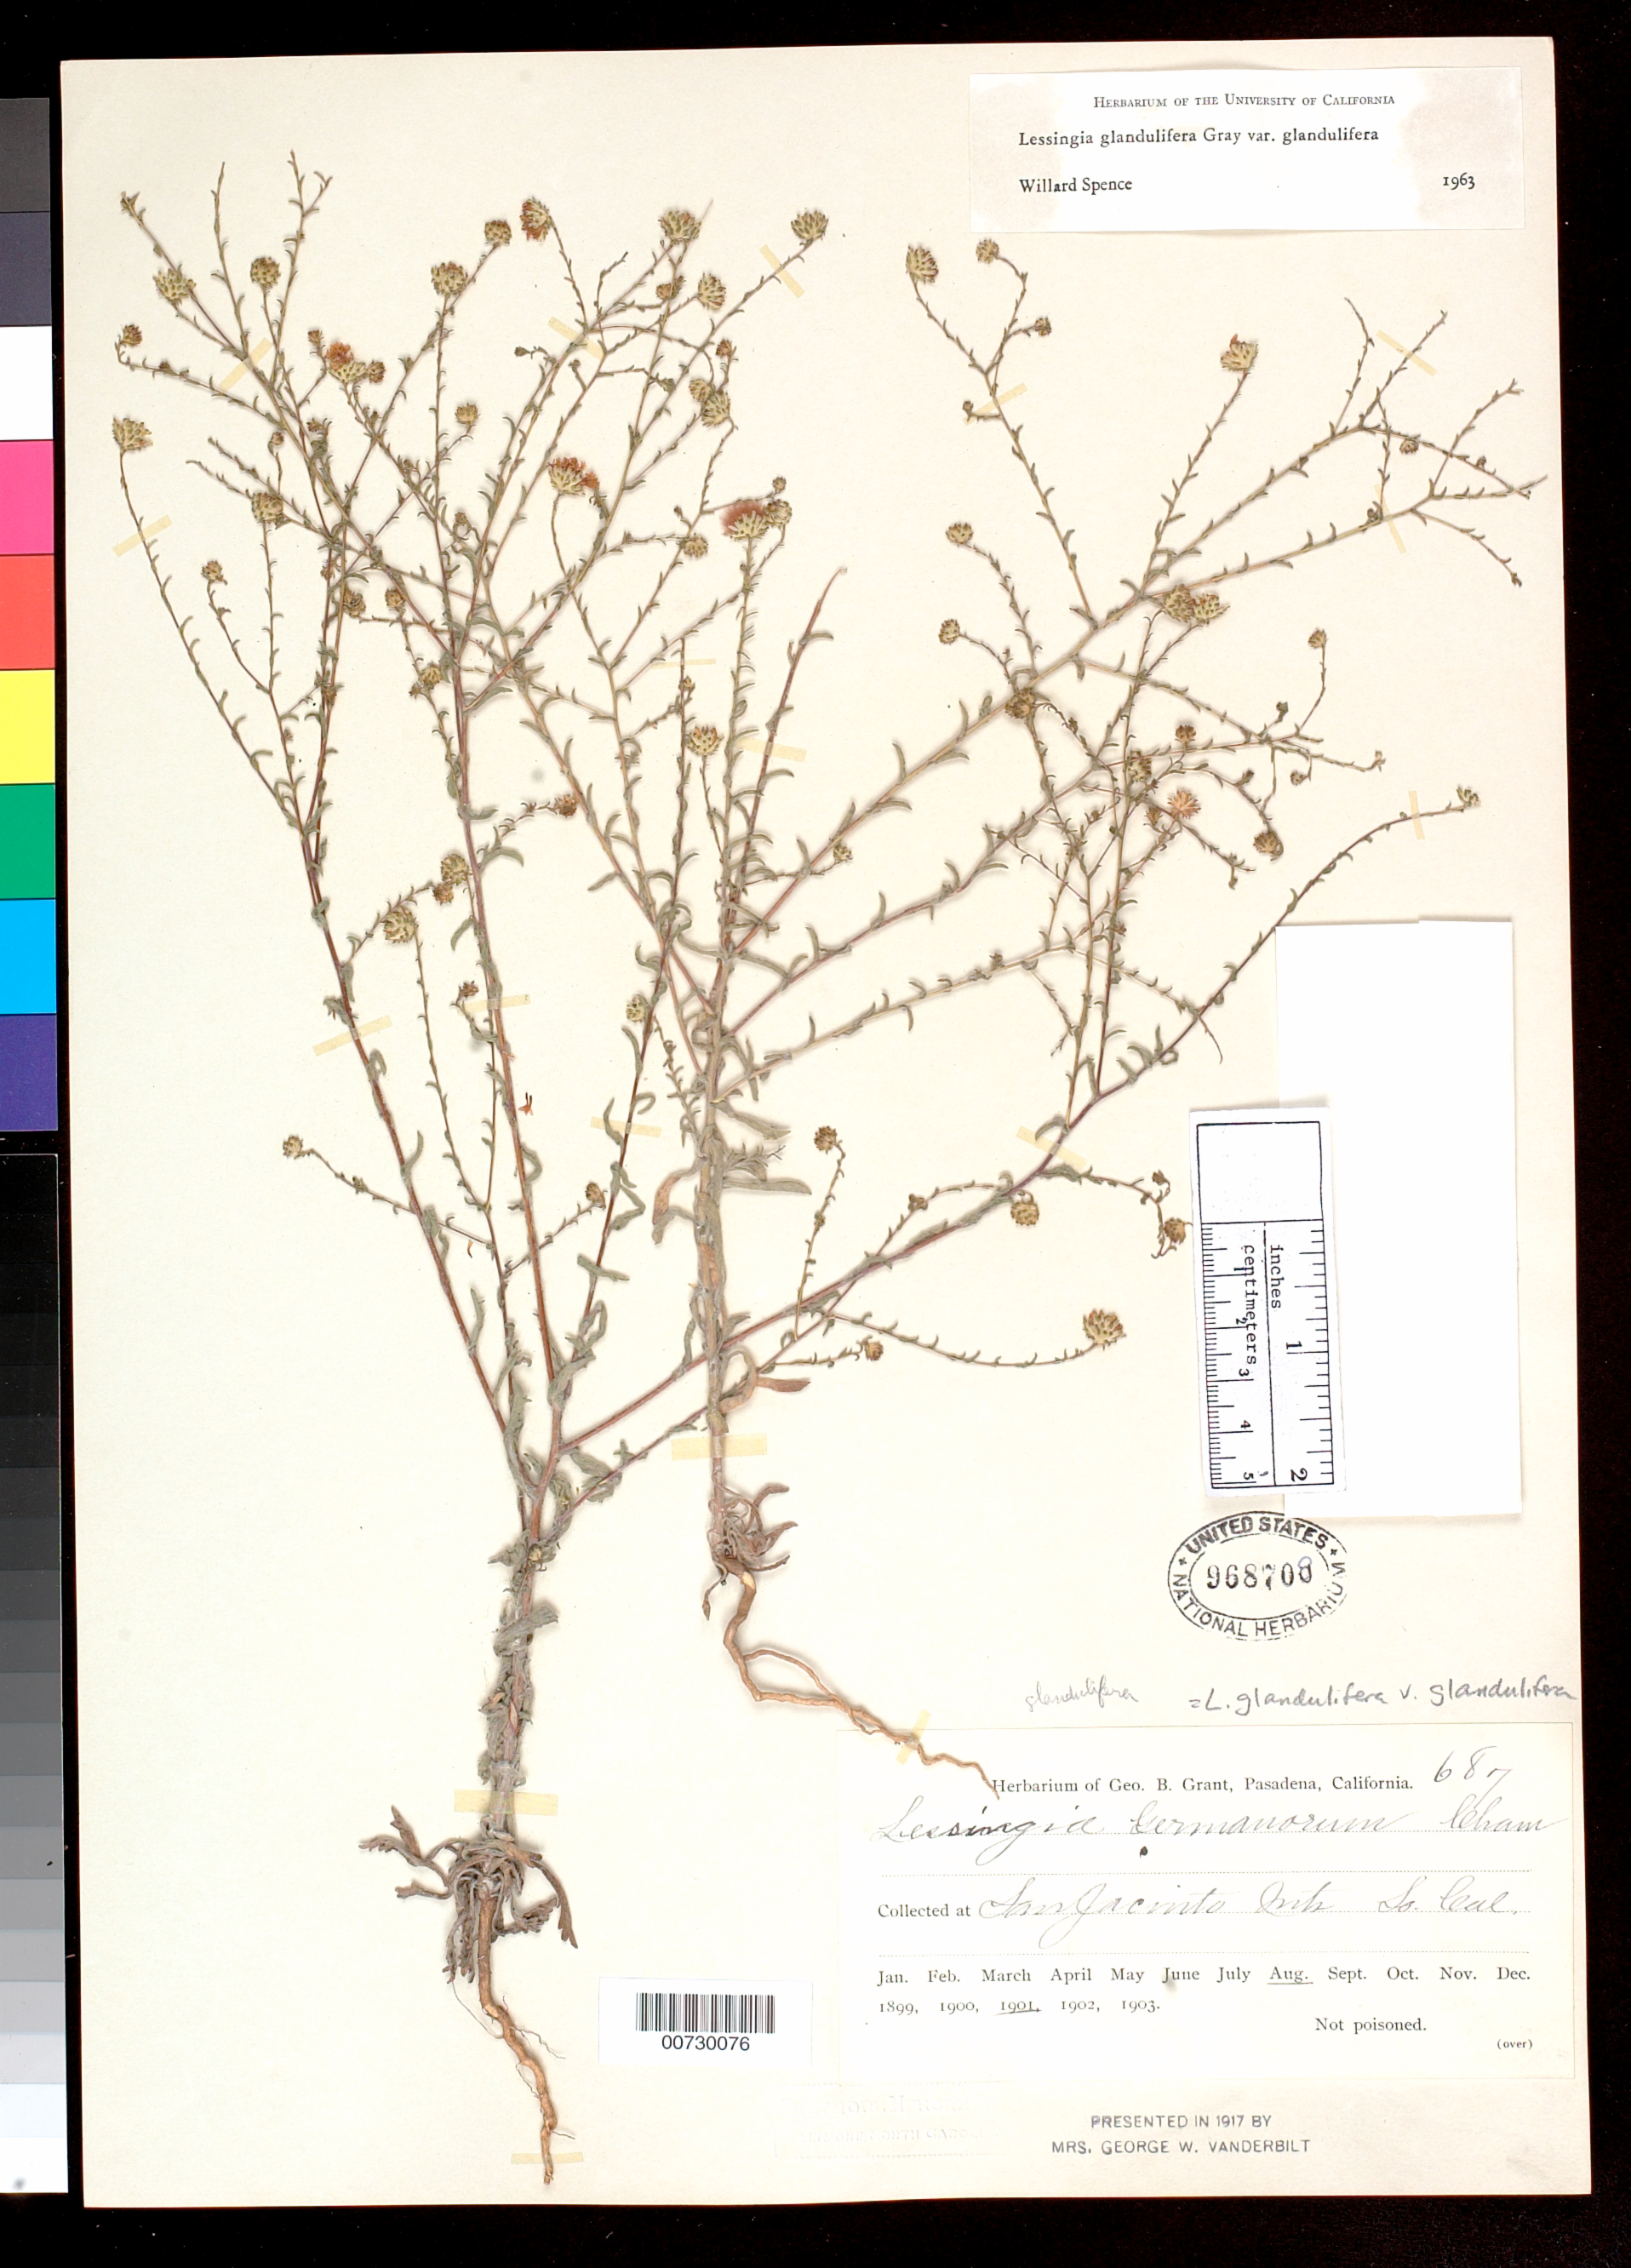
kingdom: Plantae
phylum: Tracheophyta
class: Magnoliopsida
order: Asterales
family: Asteraceae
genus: Lessingia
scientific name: Lessingia glandulifera var. glandulifera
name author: (A. Gray) J.T. Howell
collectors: ex herb. G. B. Grant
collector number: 687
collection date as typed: Aug 1901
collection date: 1901-08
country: United States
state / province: California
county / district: Riverside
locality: San Jacinto Mts.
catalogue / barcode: US 314648